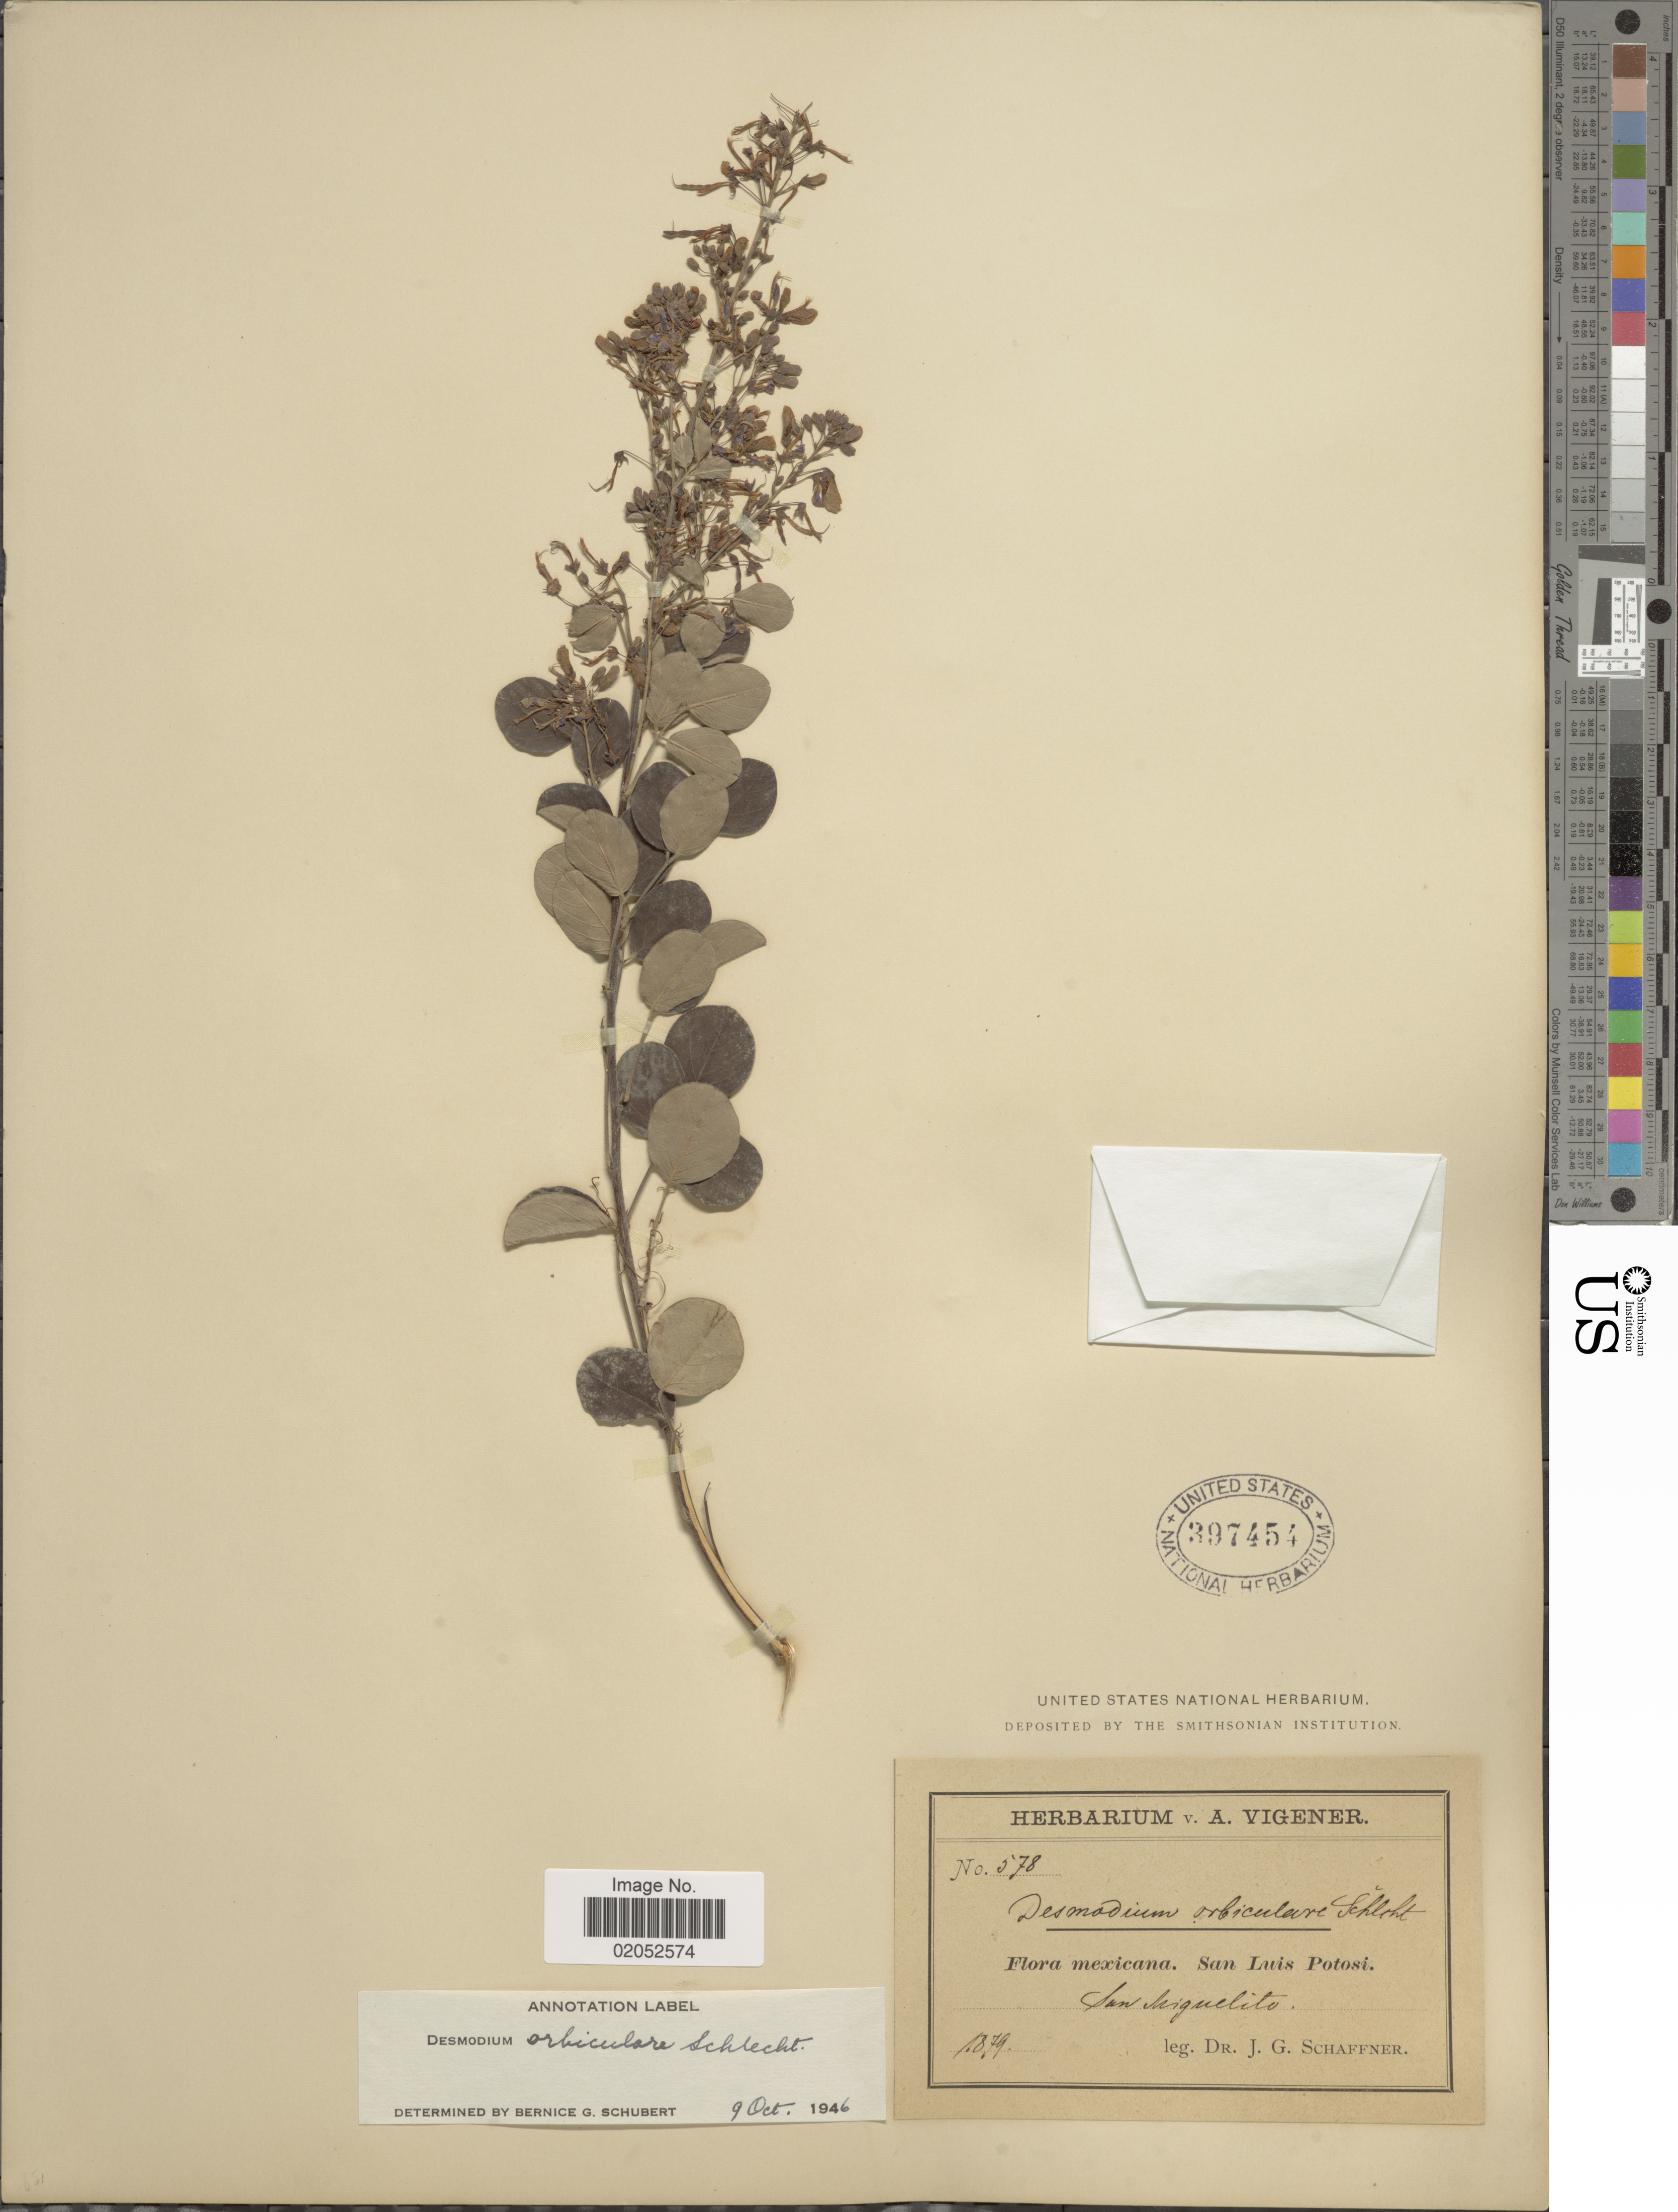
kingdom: Plantae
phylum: Tracheophyta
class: Magnoliopsida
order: Fabales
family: Fabaceae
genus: Desmodium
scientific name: Desmodium orbiculare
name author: Schltdl.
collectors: J. G. Schaffner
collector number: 578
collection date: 1879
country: Mexico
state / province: San Luis Potosí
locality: San Miguelito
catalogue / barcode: US 397454